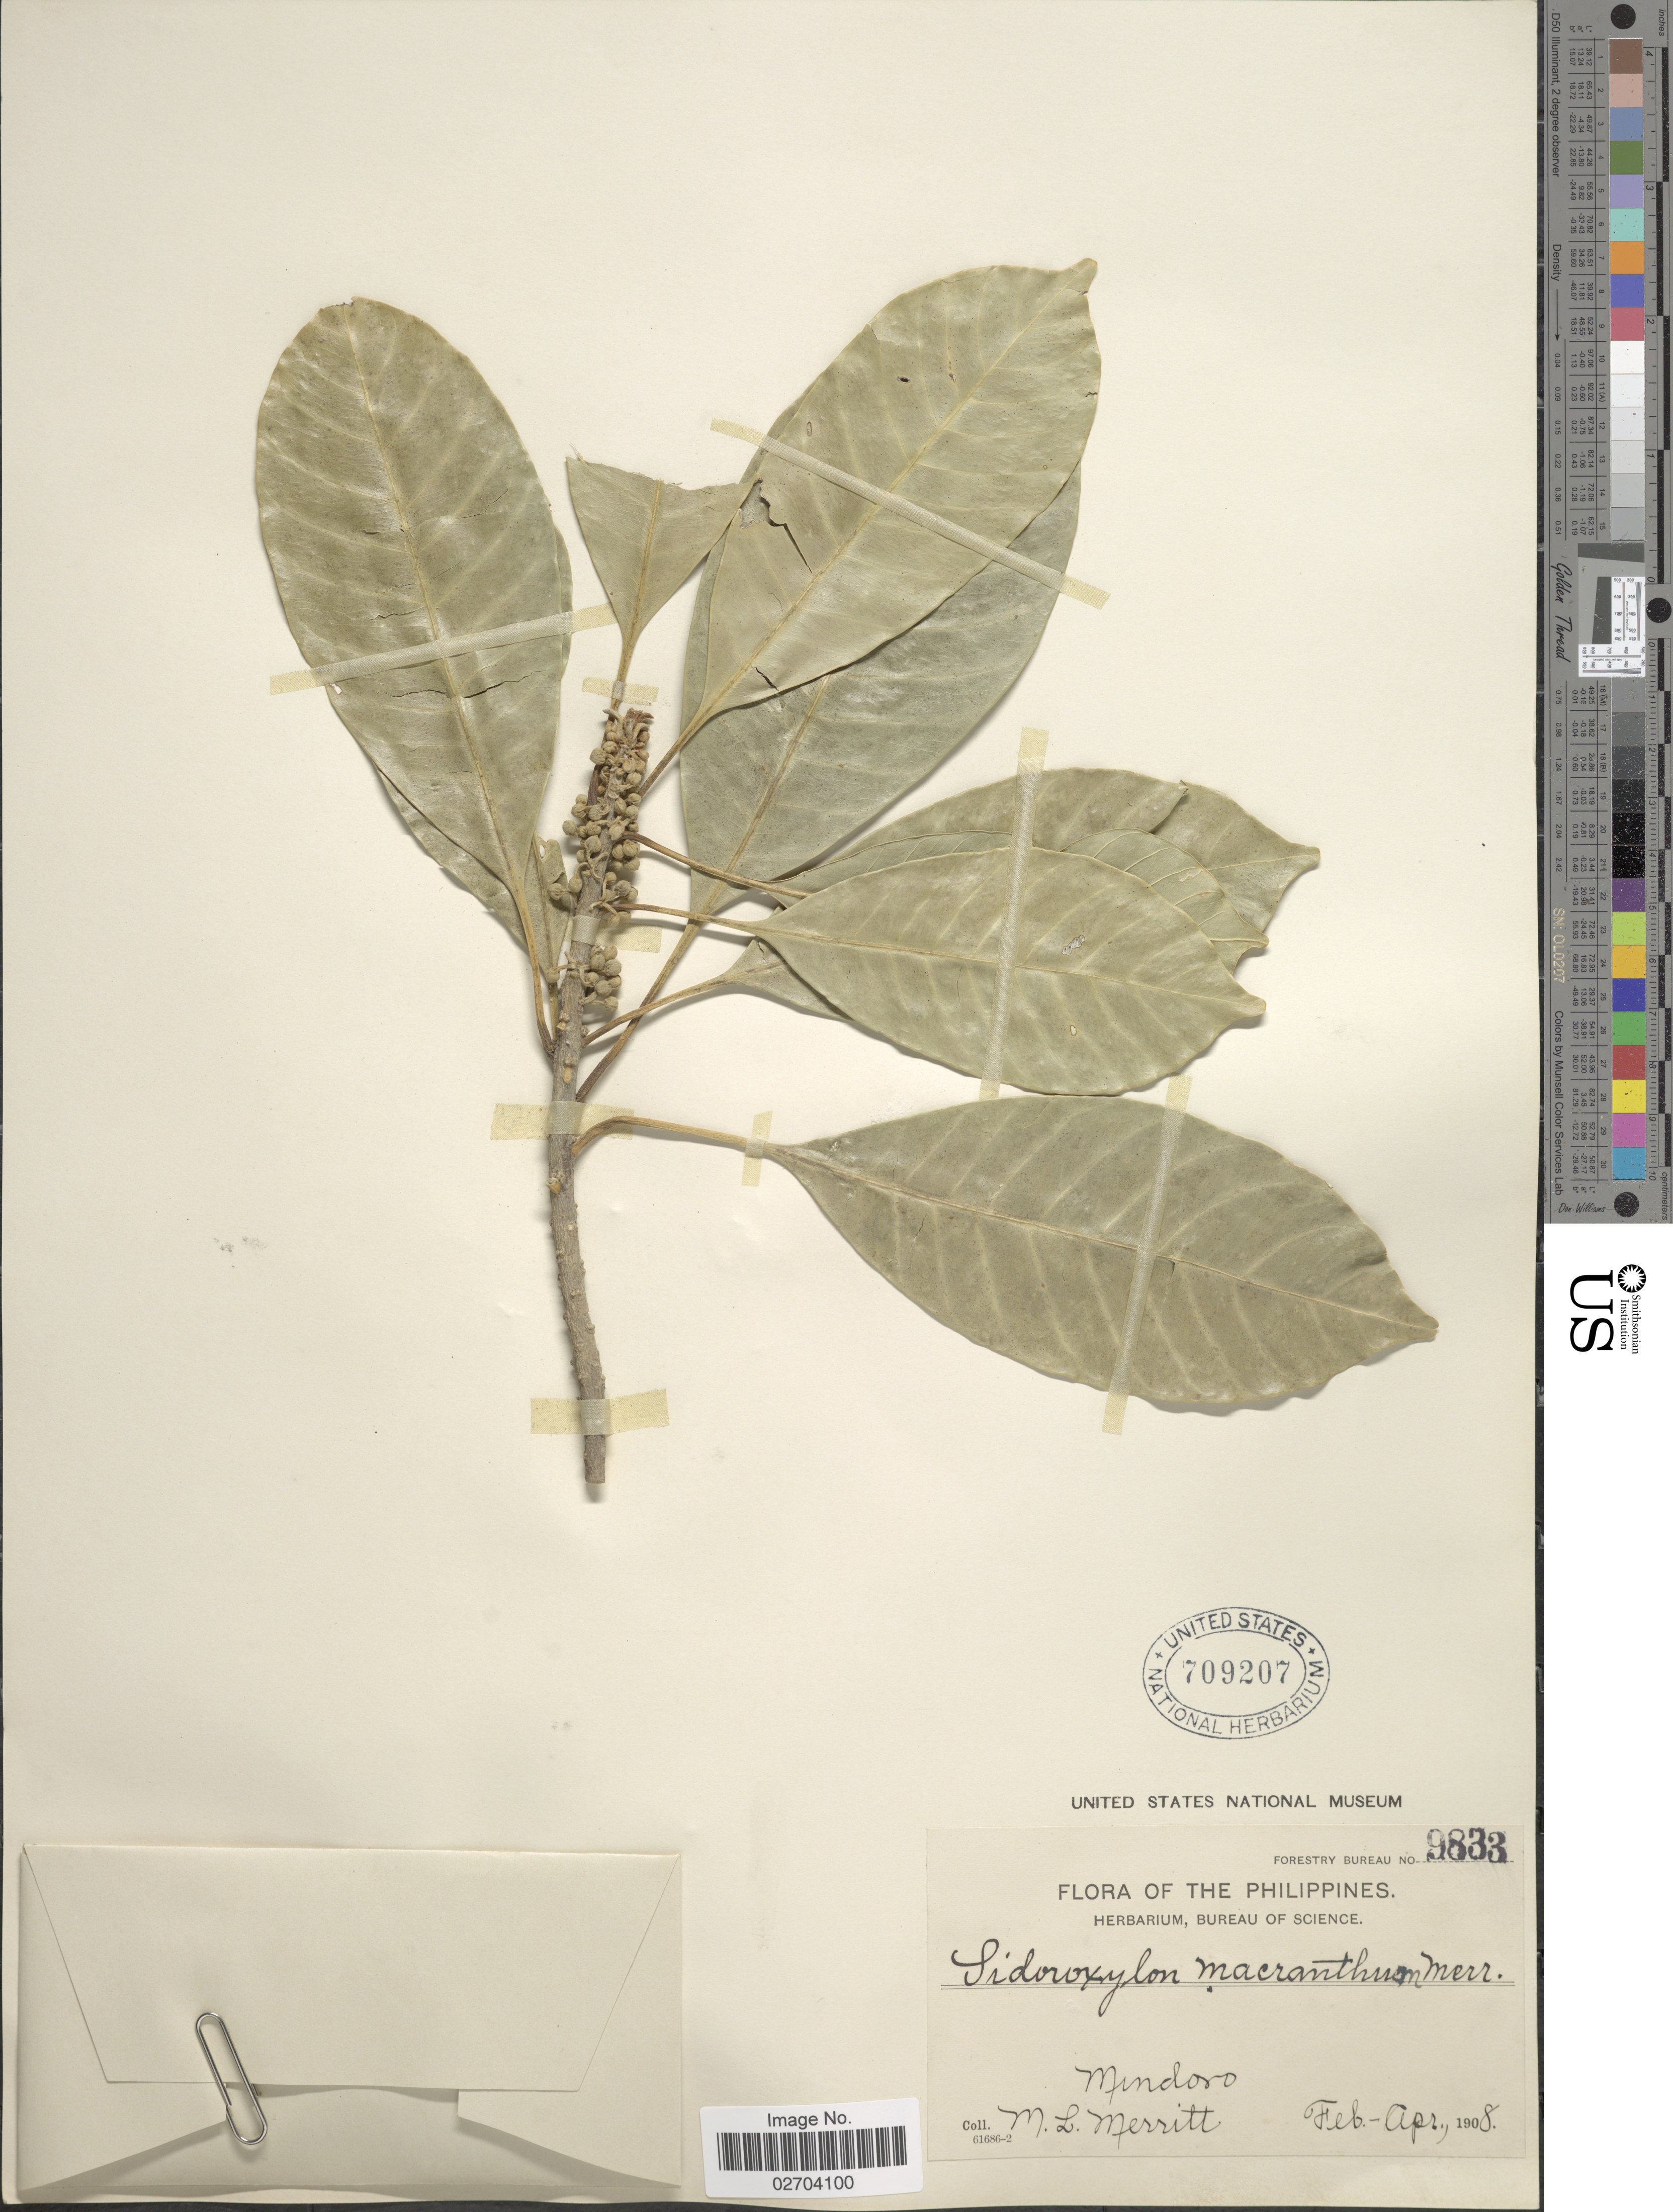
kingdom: Plantae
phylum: Tracheophyta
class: Magnoliopsida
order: Ericales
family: Sapotaceae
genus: Sideroxylon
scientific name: Sideroxylon macranthum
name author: Merr.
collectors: M. L. Merritt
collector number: Forestry Bureau 9833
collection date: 1908-02/1908-04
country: Philippines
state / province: Mimaropa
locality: Mindoro.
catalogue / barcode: US 709207